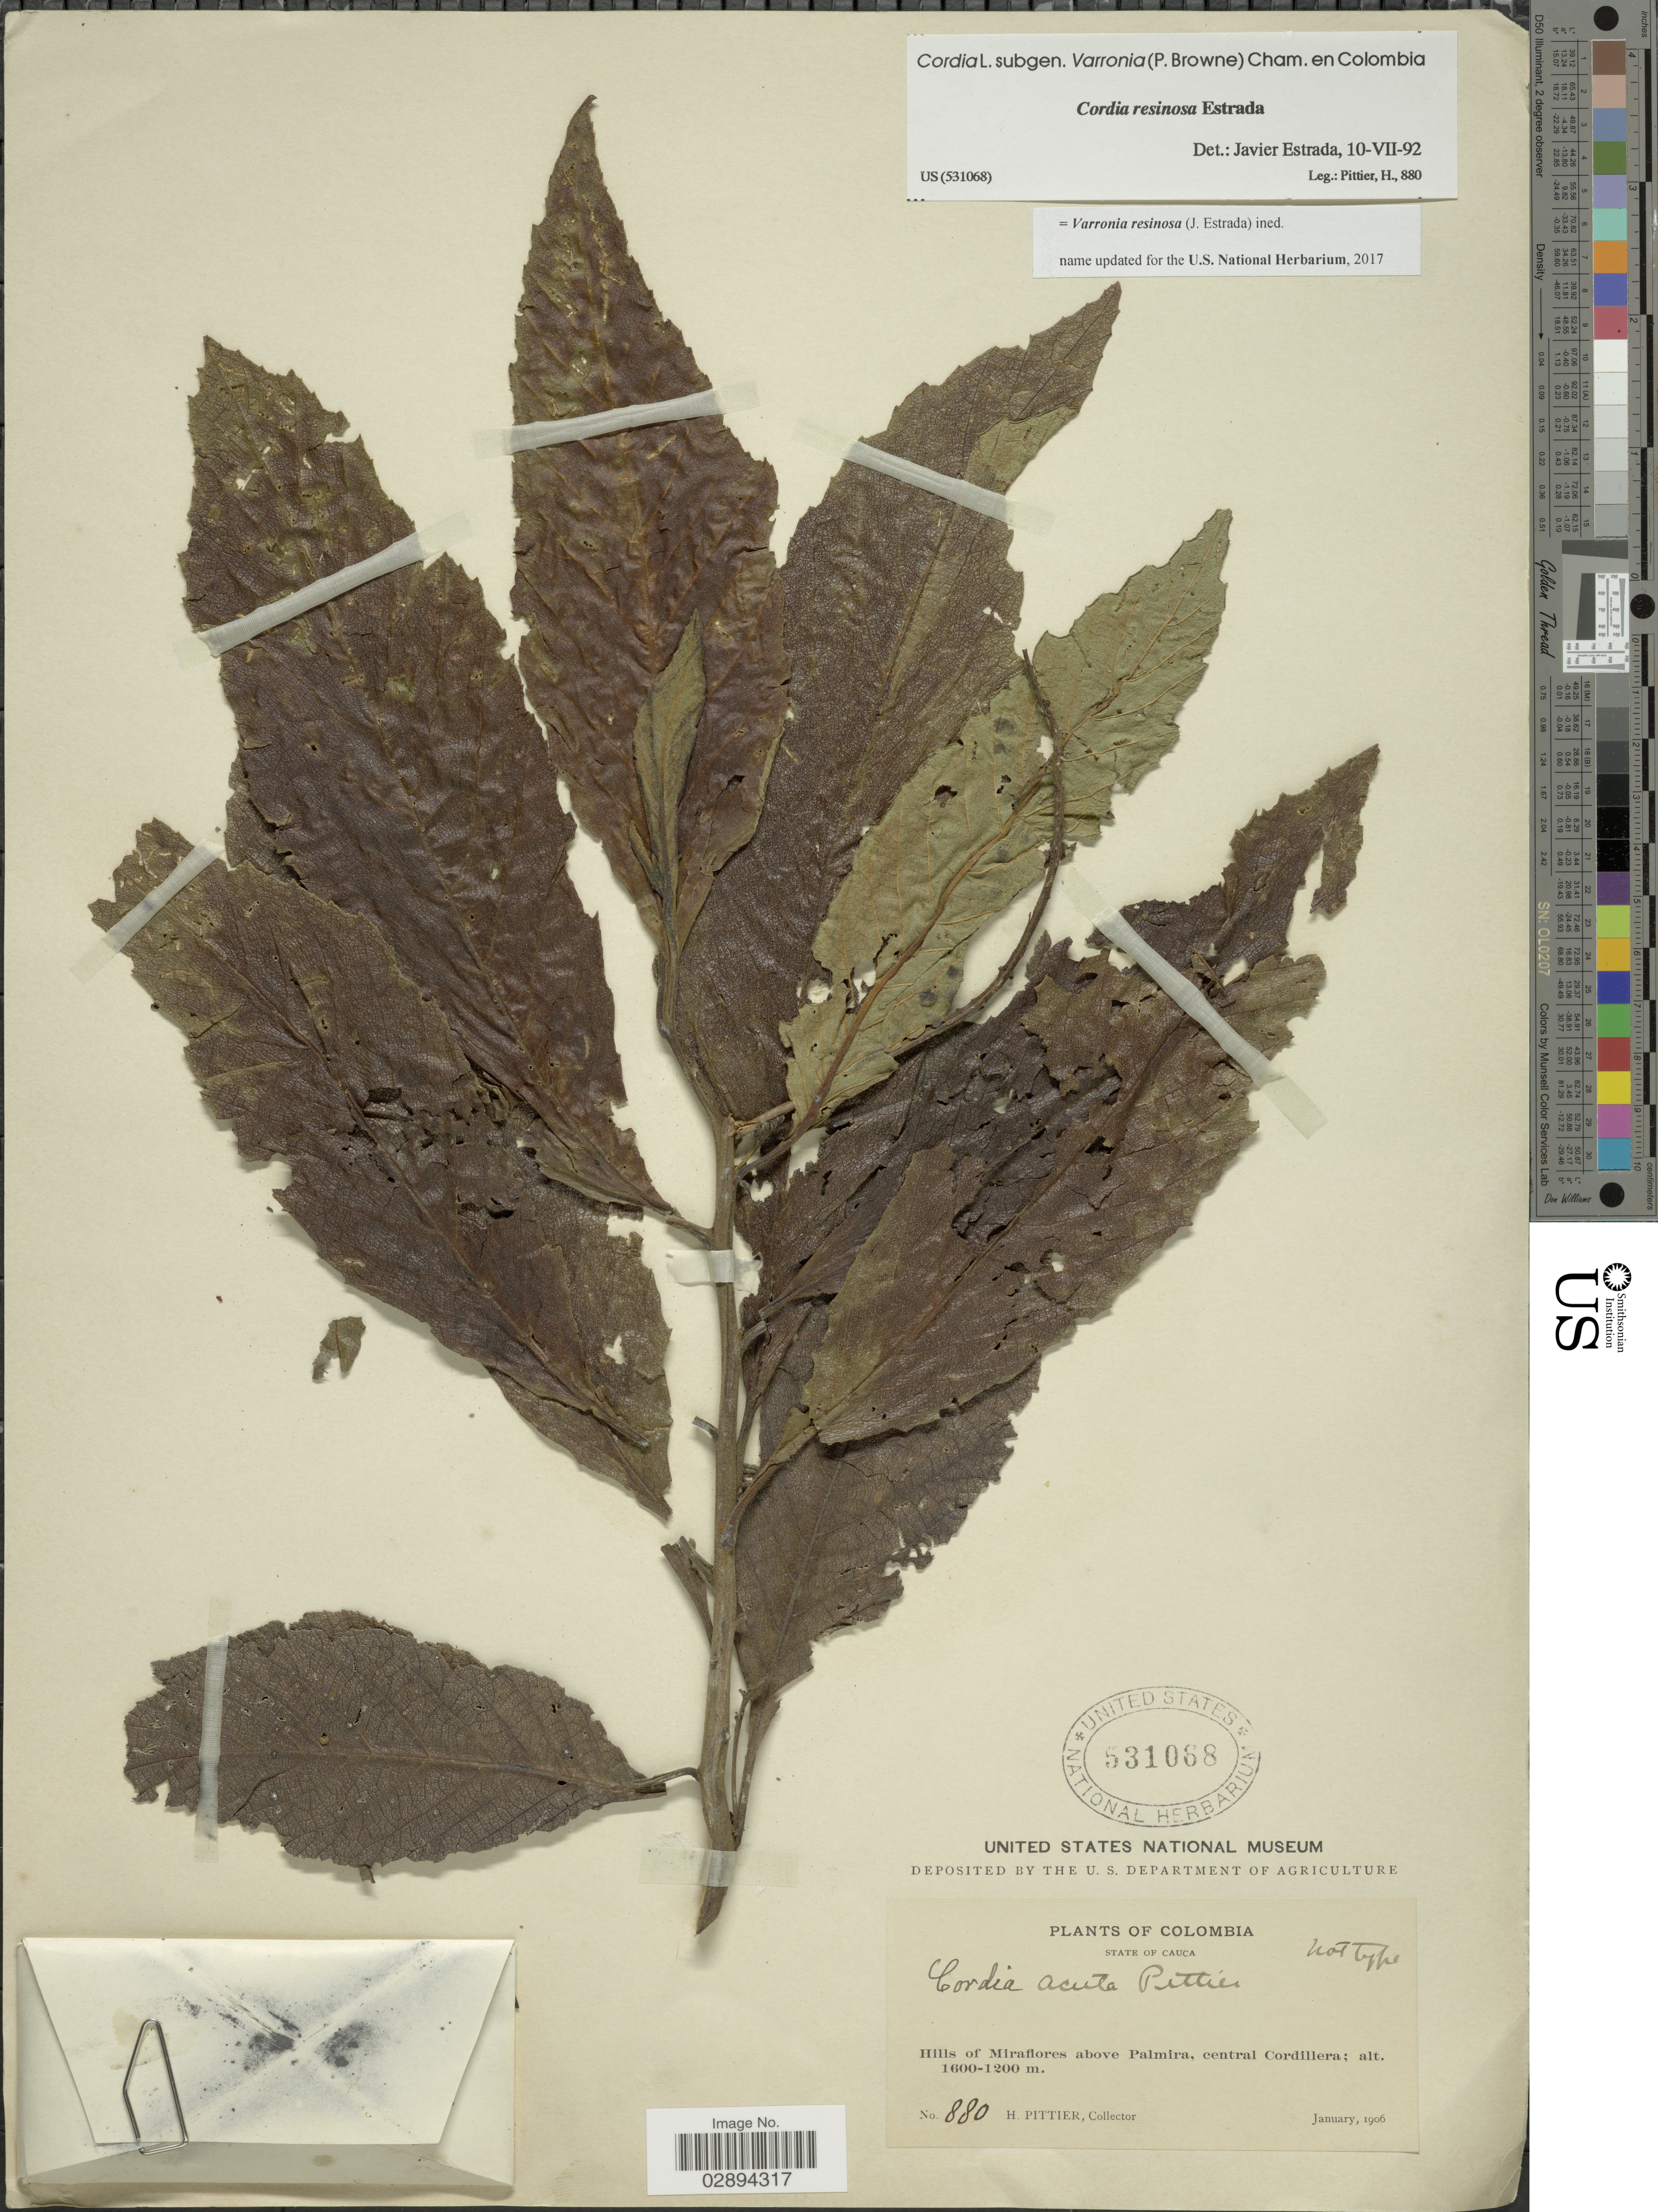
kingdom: Plantae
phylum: Tracheophyta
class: Magnoliopsida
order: Boraginales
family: Cordiaceae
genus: Varronia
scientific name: Varronia resinosa (J. Estrada) comb. nov. ined.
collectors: H. F. Pittier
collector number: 880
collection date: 1906-01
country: Colombia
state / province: Cauca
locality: Hills of Miraflores above Palmira, central Cordillera.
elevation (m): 1200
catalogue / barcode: US 531068